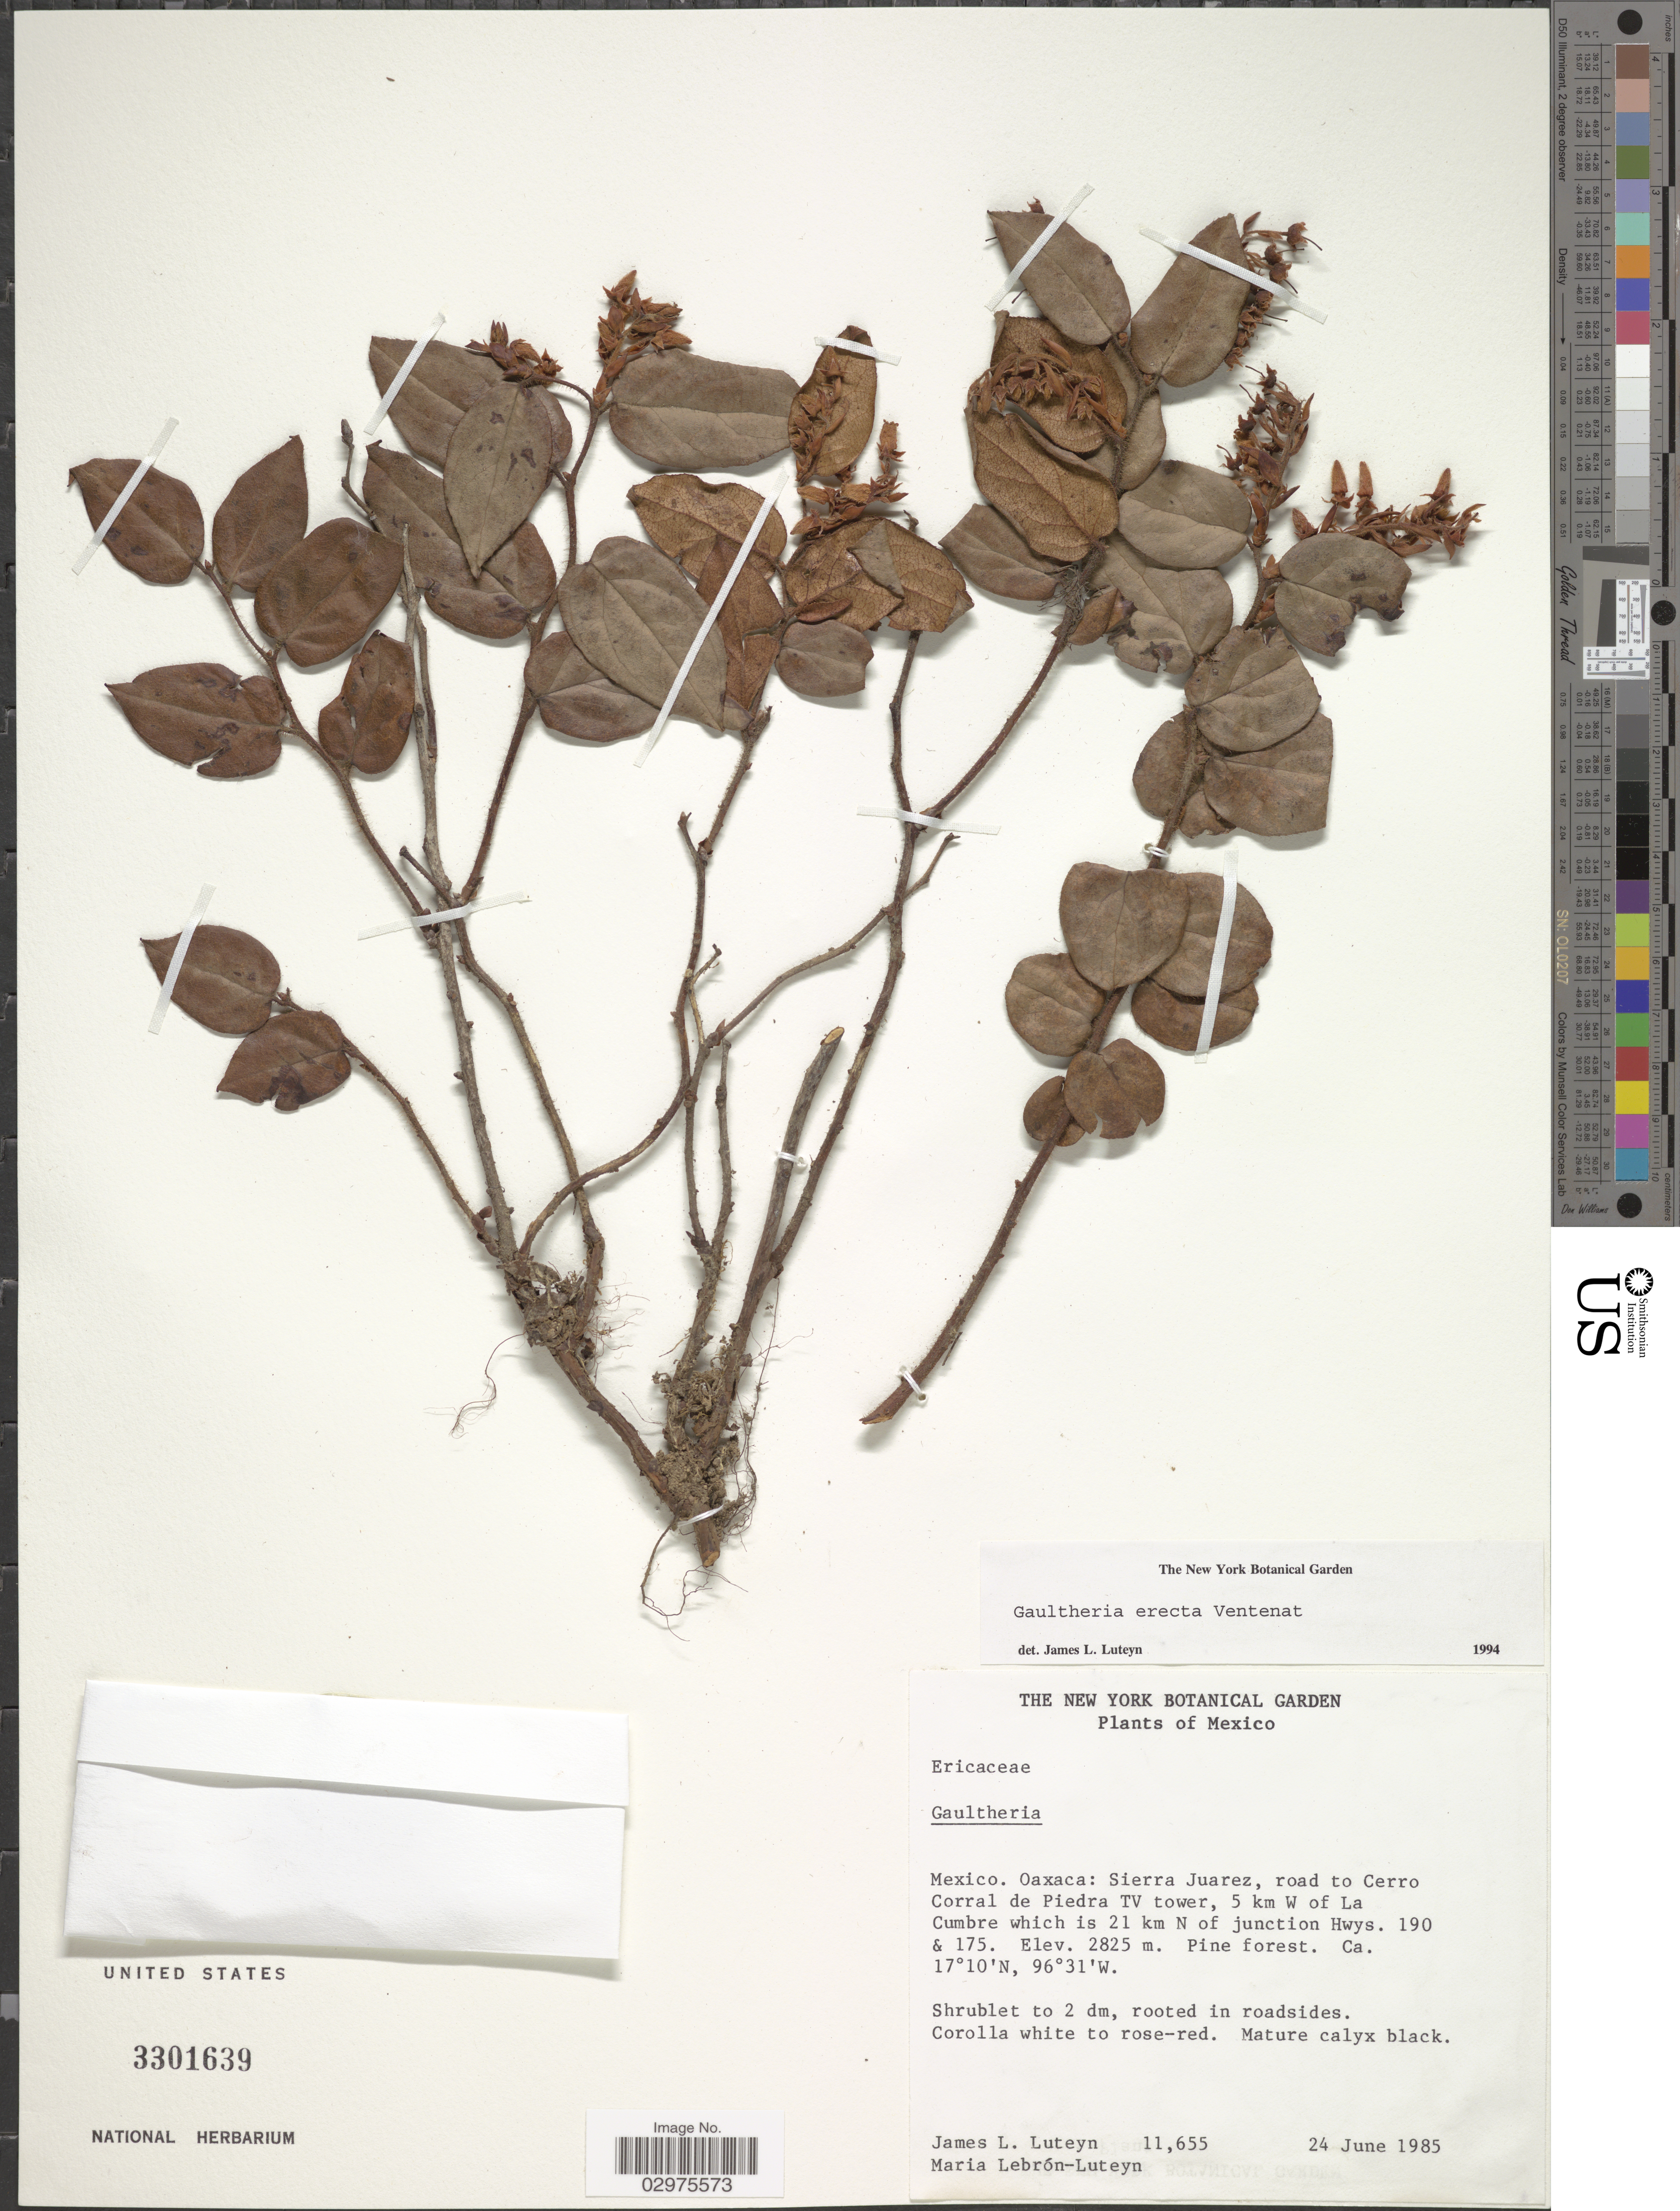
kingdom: Plantae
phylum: Tracheophyta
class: Magnoliopsida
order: Ericales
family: Ericaceae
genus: Gaultheria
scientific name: Gaultheria erecta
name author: Vent.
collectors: J. L. Luteyn & M. L. Lebrón-Luteyn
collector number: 11655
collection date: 1985-06-24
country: Mexico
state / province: Oaxaca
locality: Sierra Juarez, road to Cerro Corral de Piedra TV tower, 5 km W of La Cumbre which is 21 km N of junction Hwys. 190 & 175.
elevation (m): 2825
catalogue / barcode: US 3301639